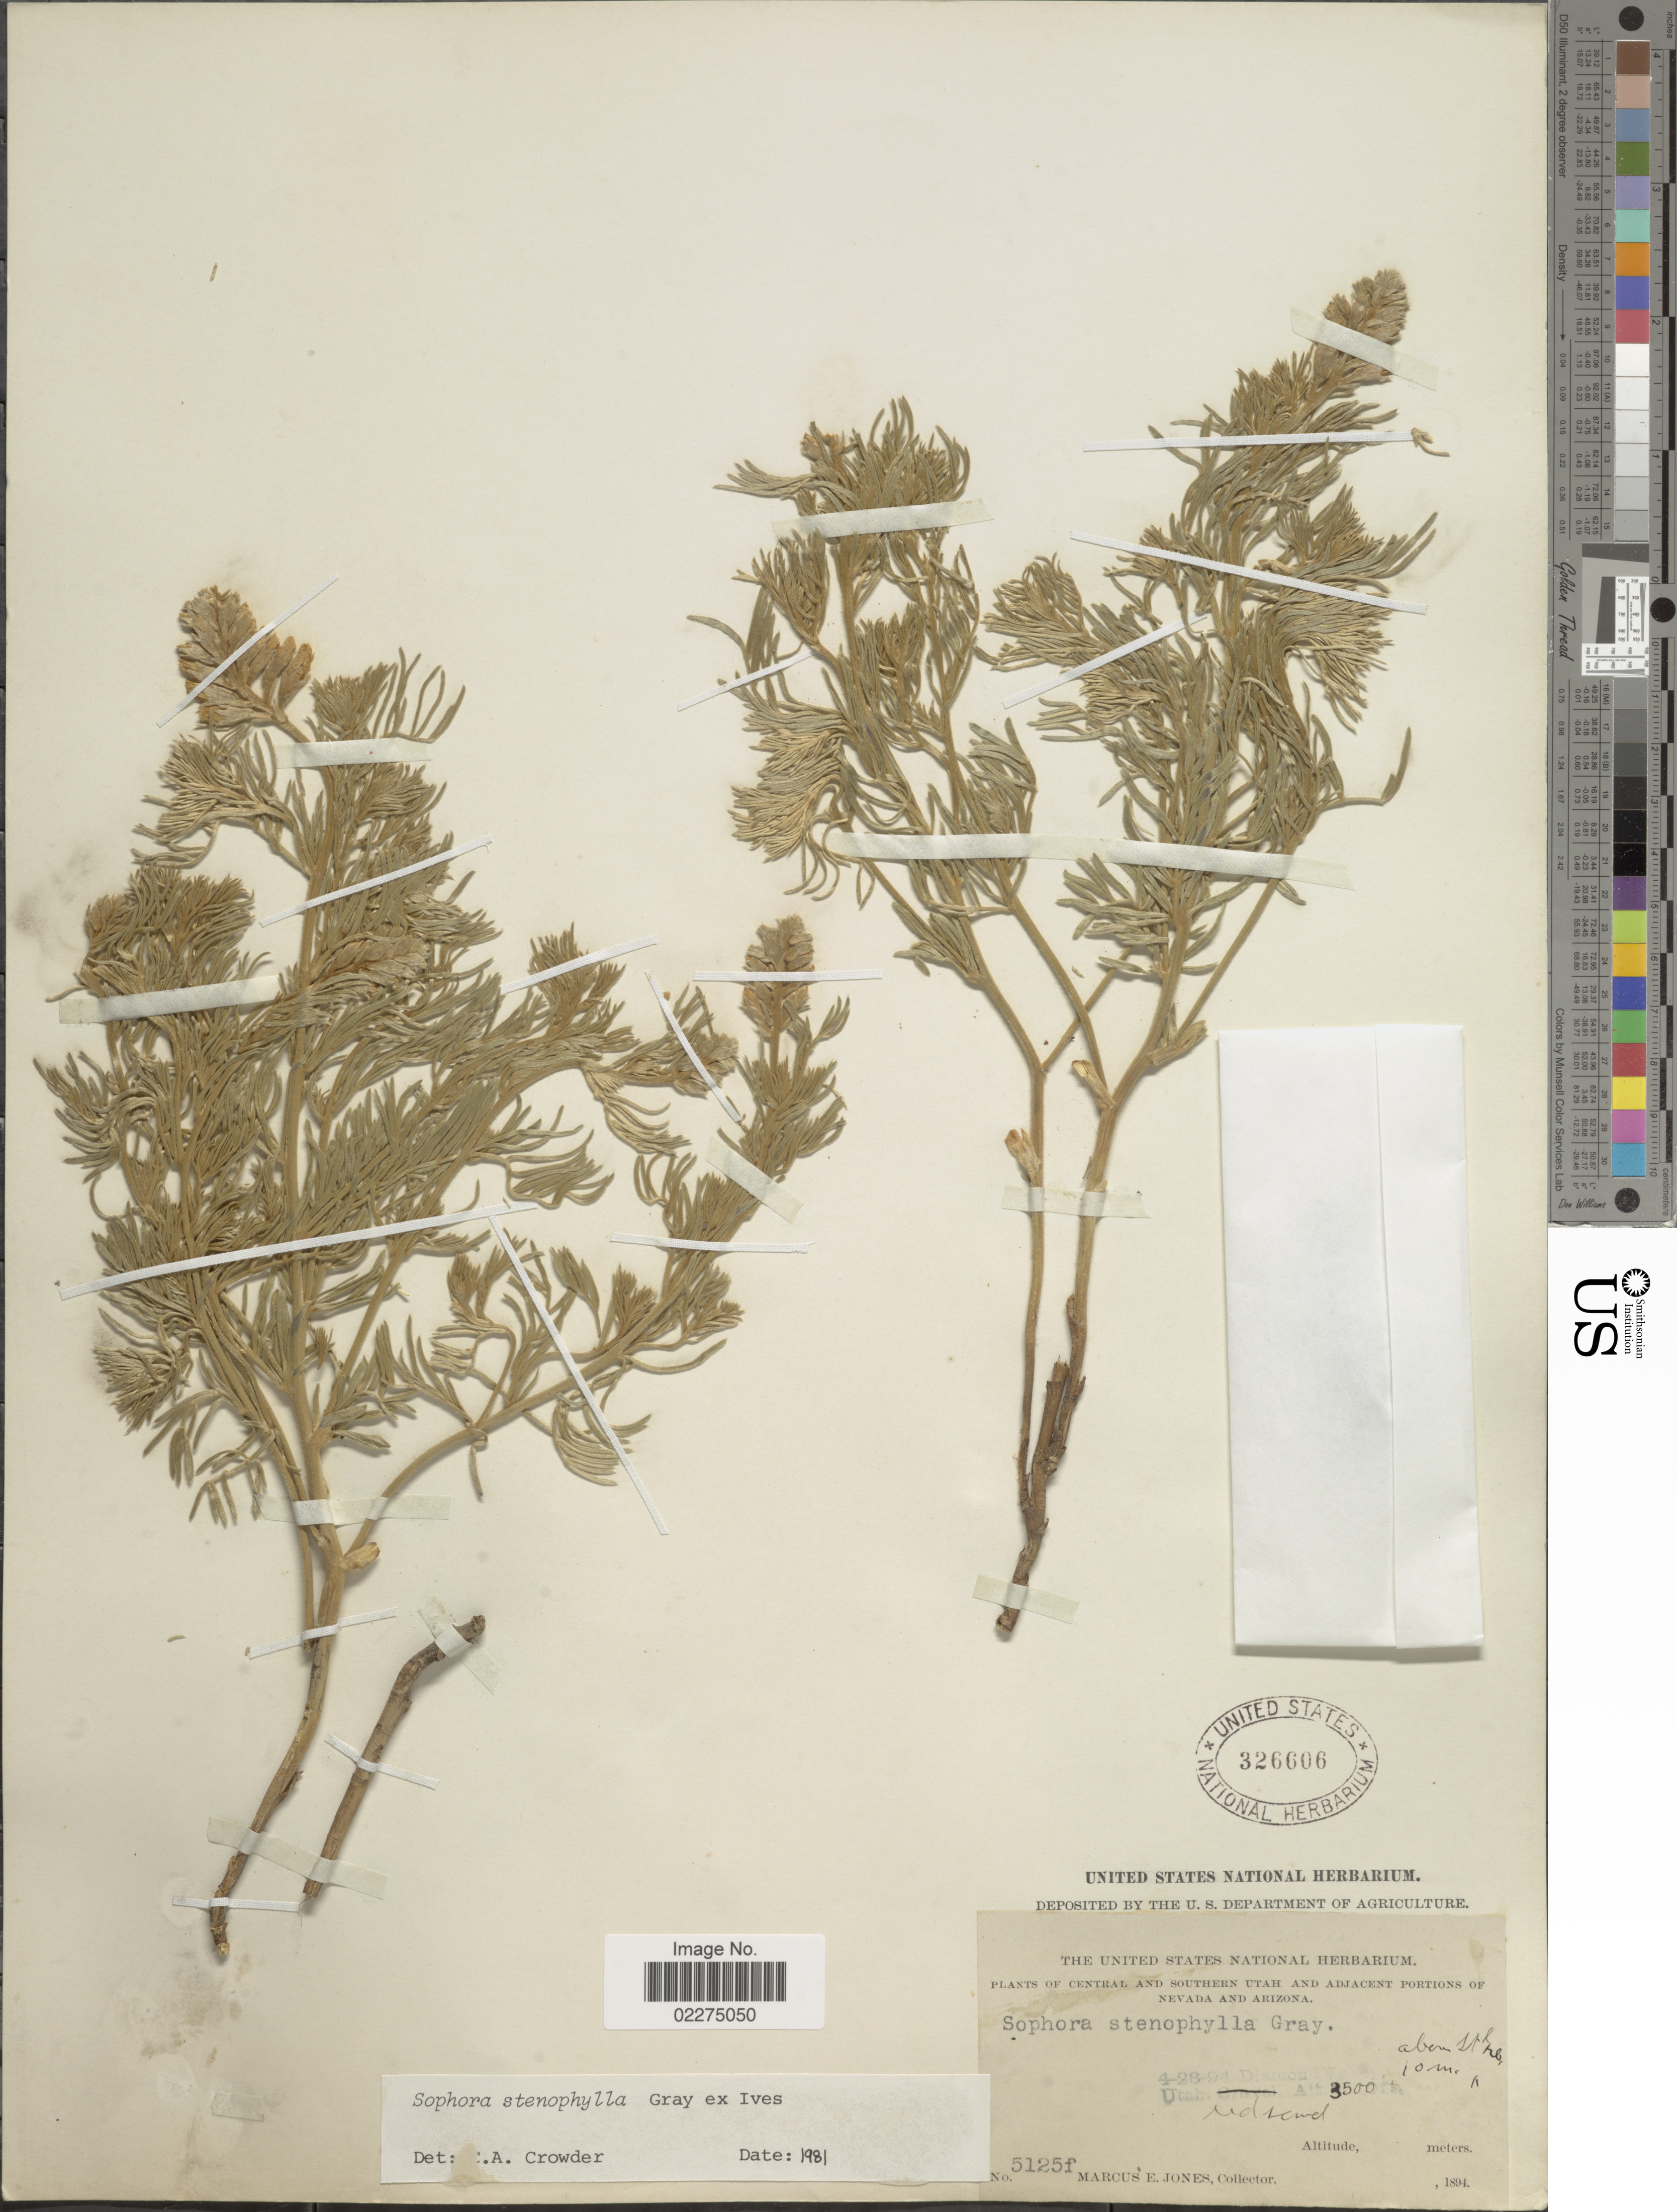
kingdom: Plantae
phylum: Tracheophyta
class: Magnoliopsida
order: Fabales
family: Fabaceae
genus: Sophora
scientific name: Sophora stenophylla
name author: A. Gray in Ives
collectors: M. E. Jones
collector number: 5125f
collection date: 1894-04-28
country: United States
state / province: Utah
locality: Central and Southern Utah. Diamond Val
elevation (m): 10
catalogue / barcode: US 326606